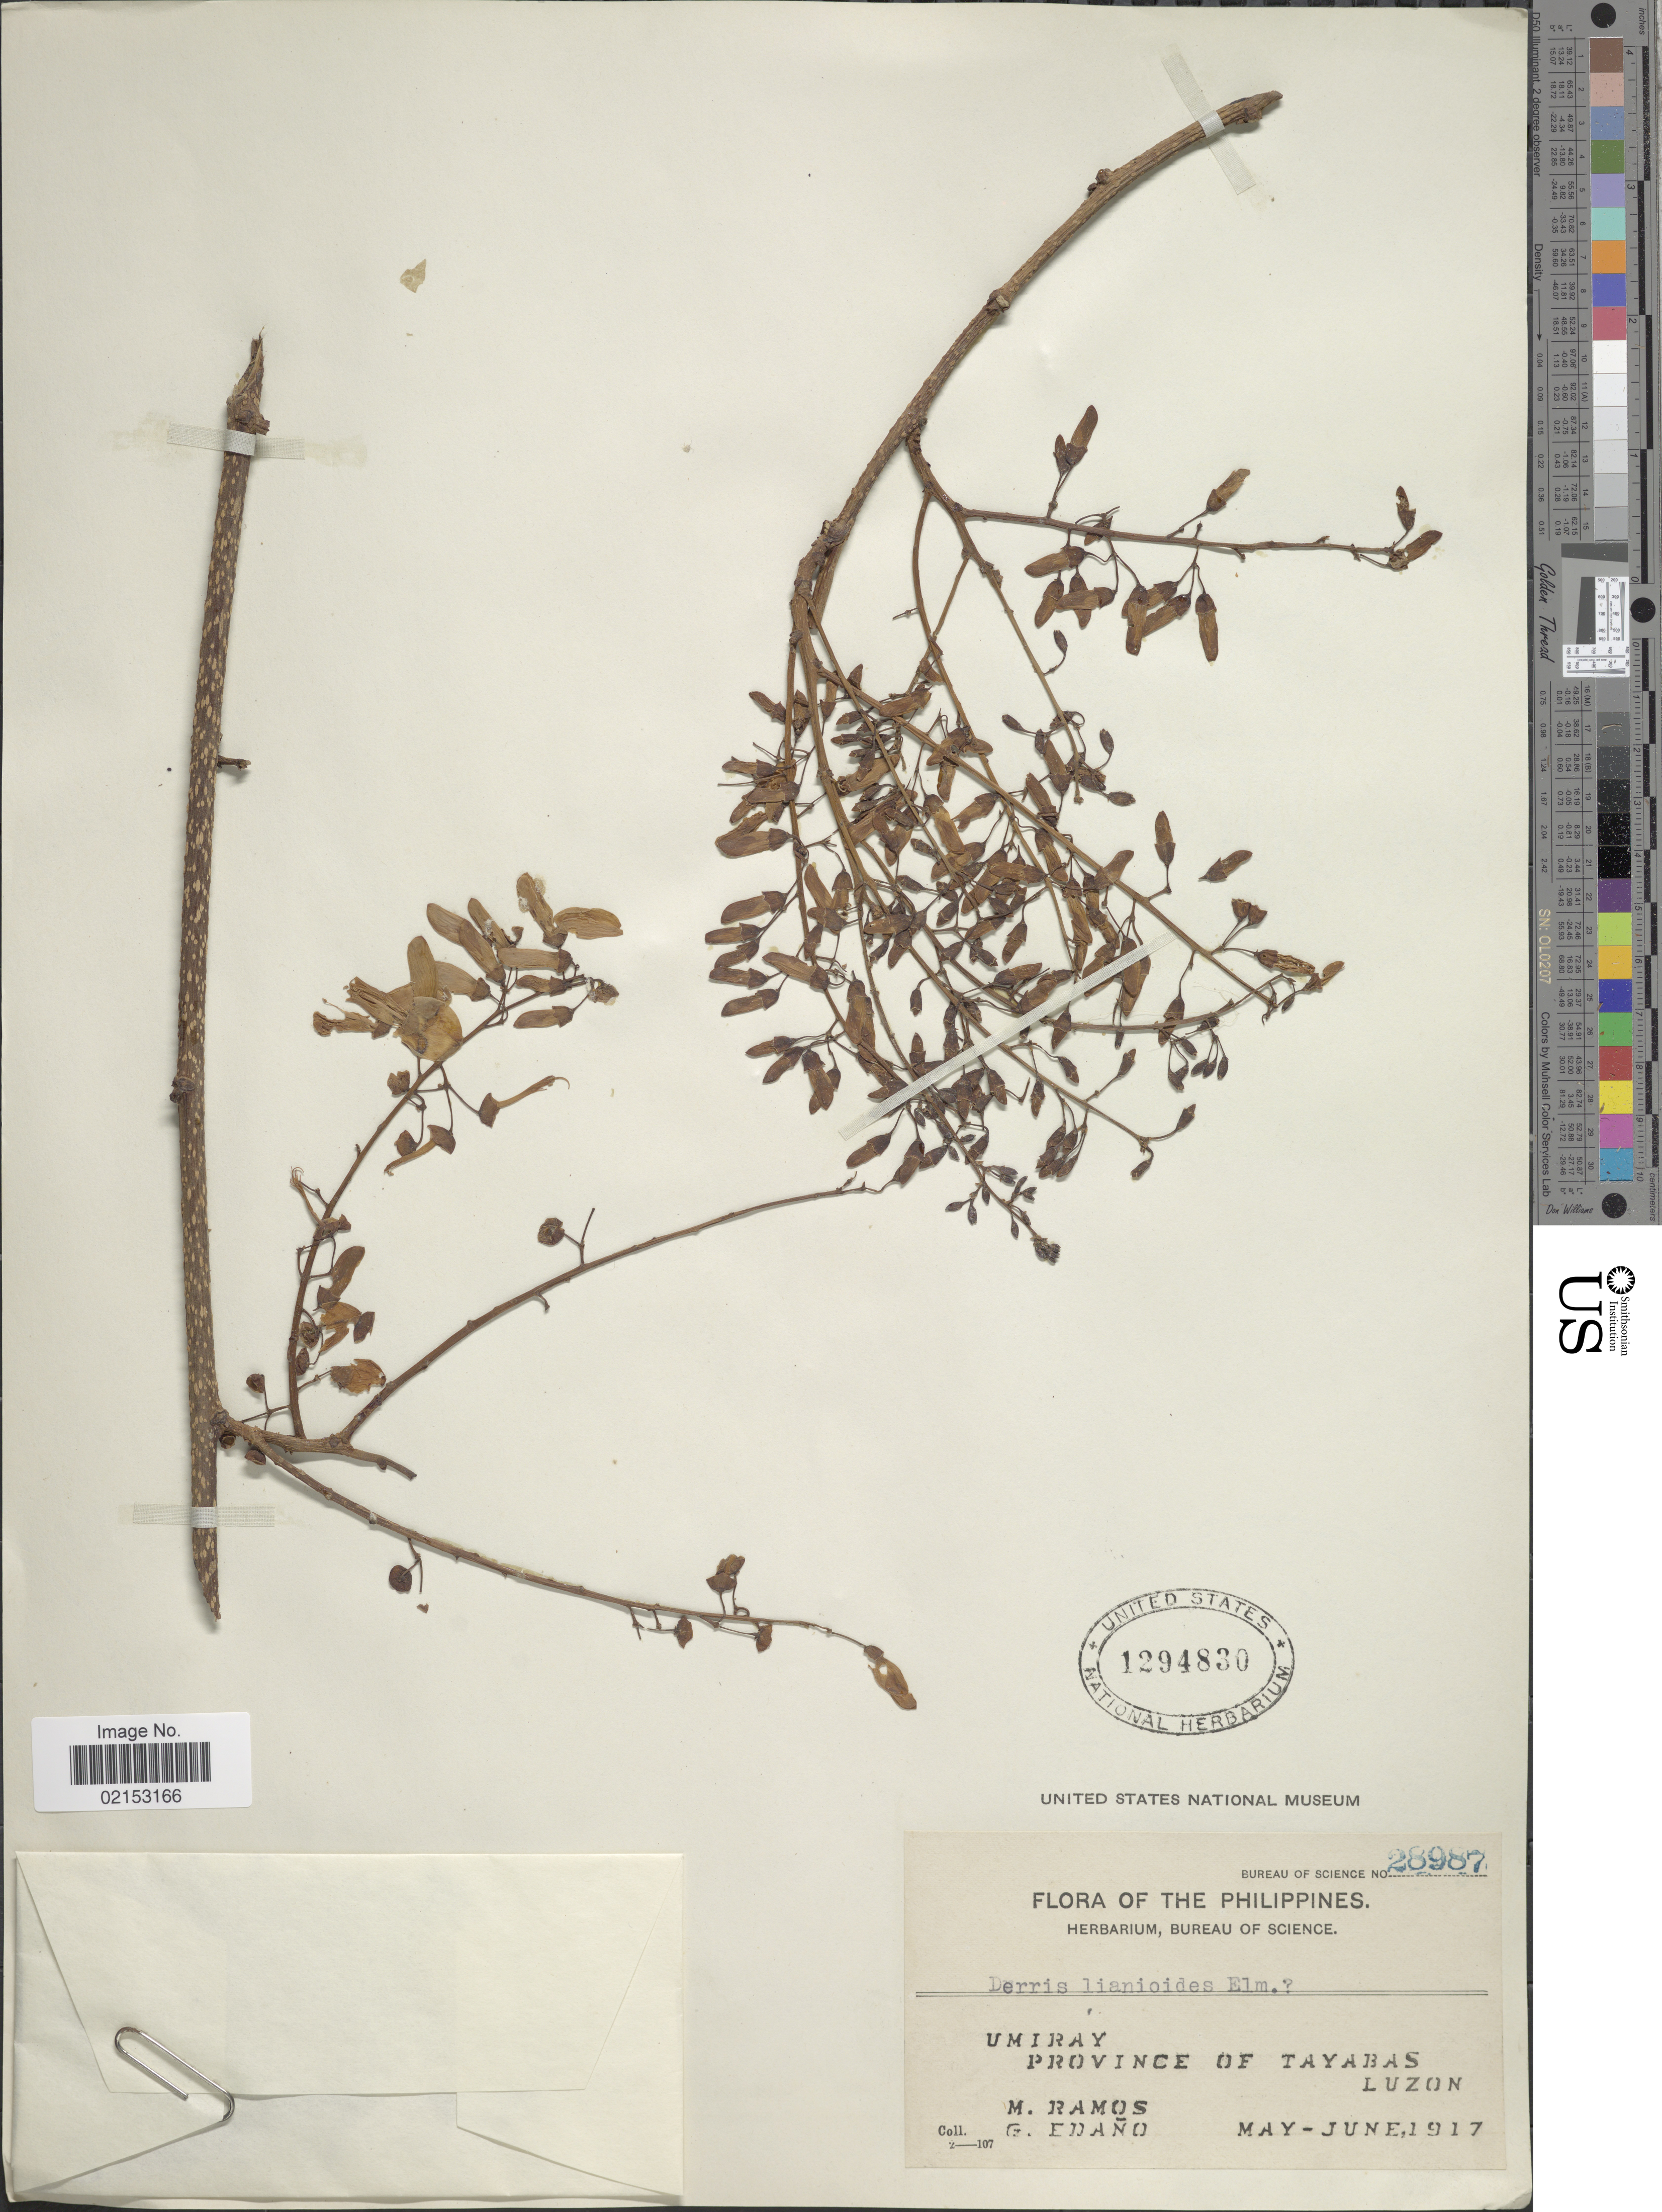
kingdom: Plantae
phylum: Tracheophyta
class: Magnoliopsida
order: Fabales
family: Fabaceae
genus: Derris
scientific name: Derris lianoides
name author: Elmer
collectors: M. Ramos & G. Edaño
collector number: Bureau of Science 28987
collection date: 1917-05/1917-06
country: Philippines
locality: Umiray, Province of Tayabas, Luzon.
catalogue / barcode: US 1294830